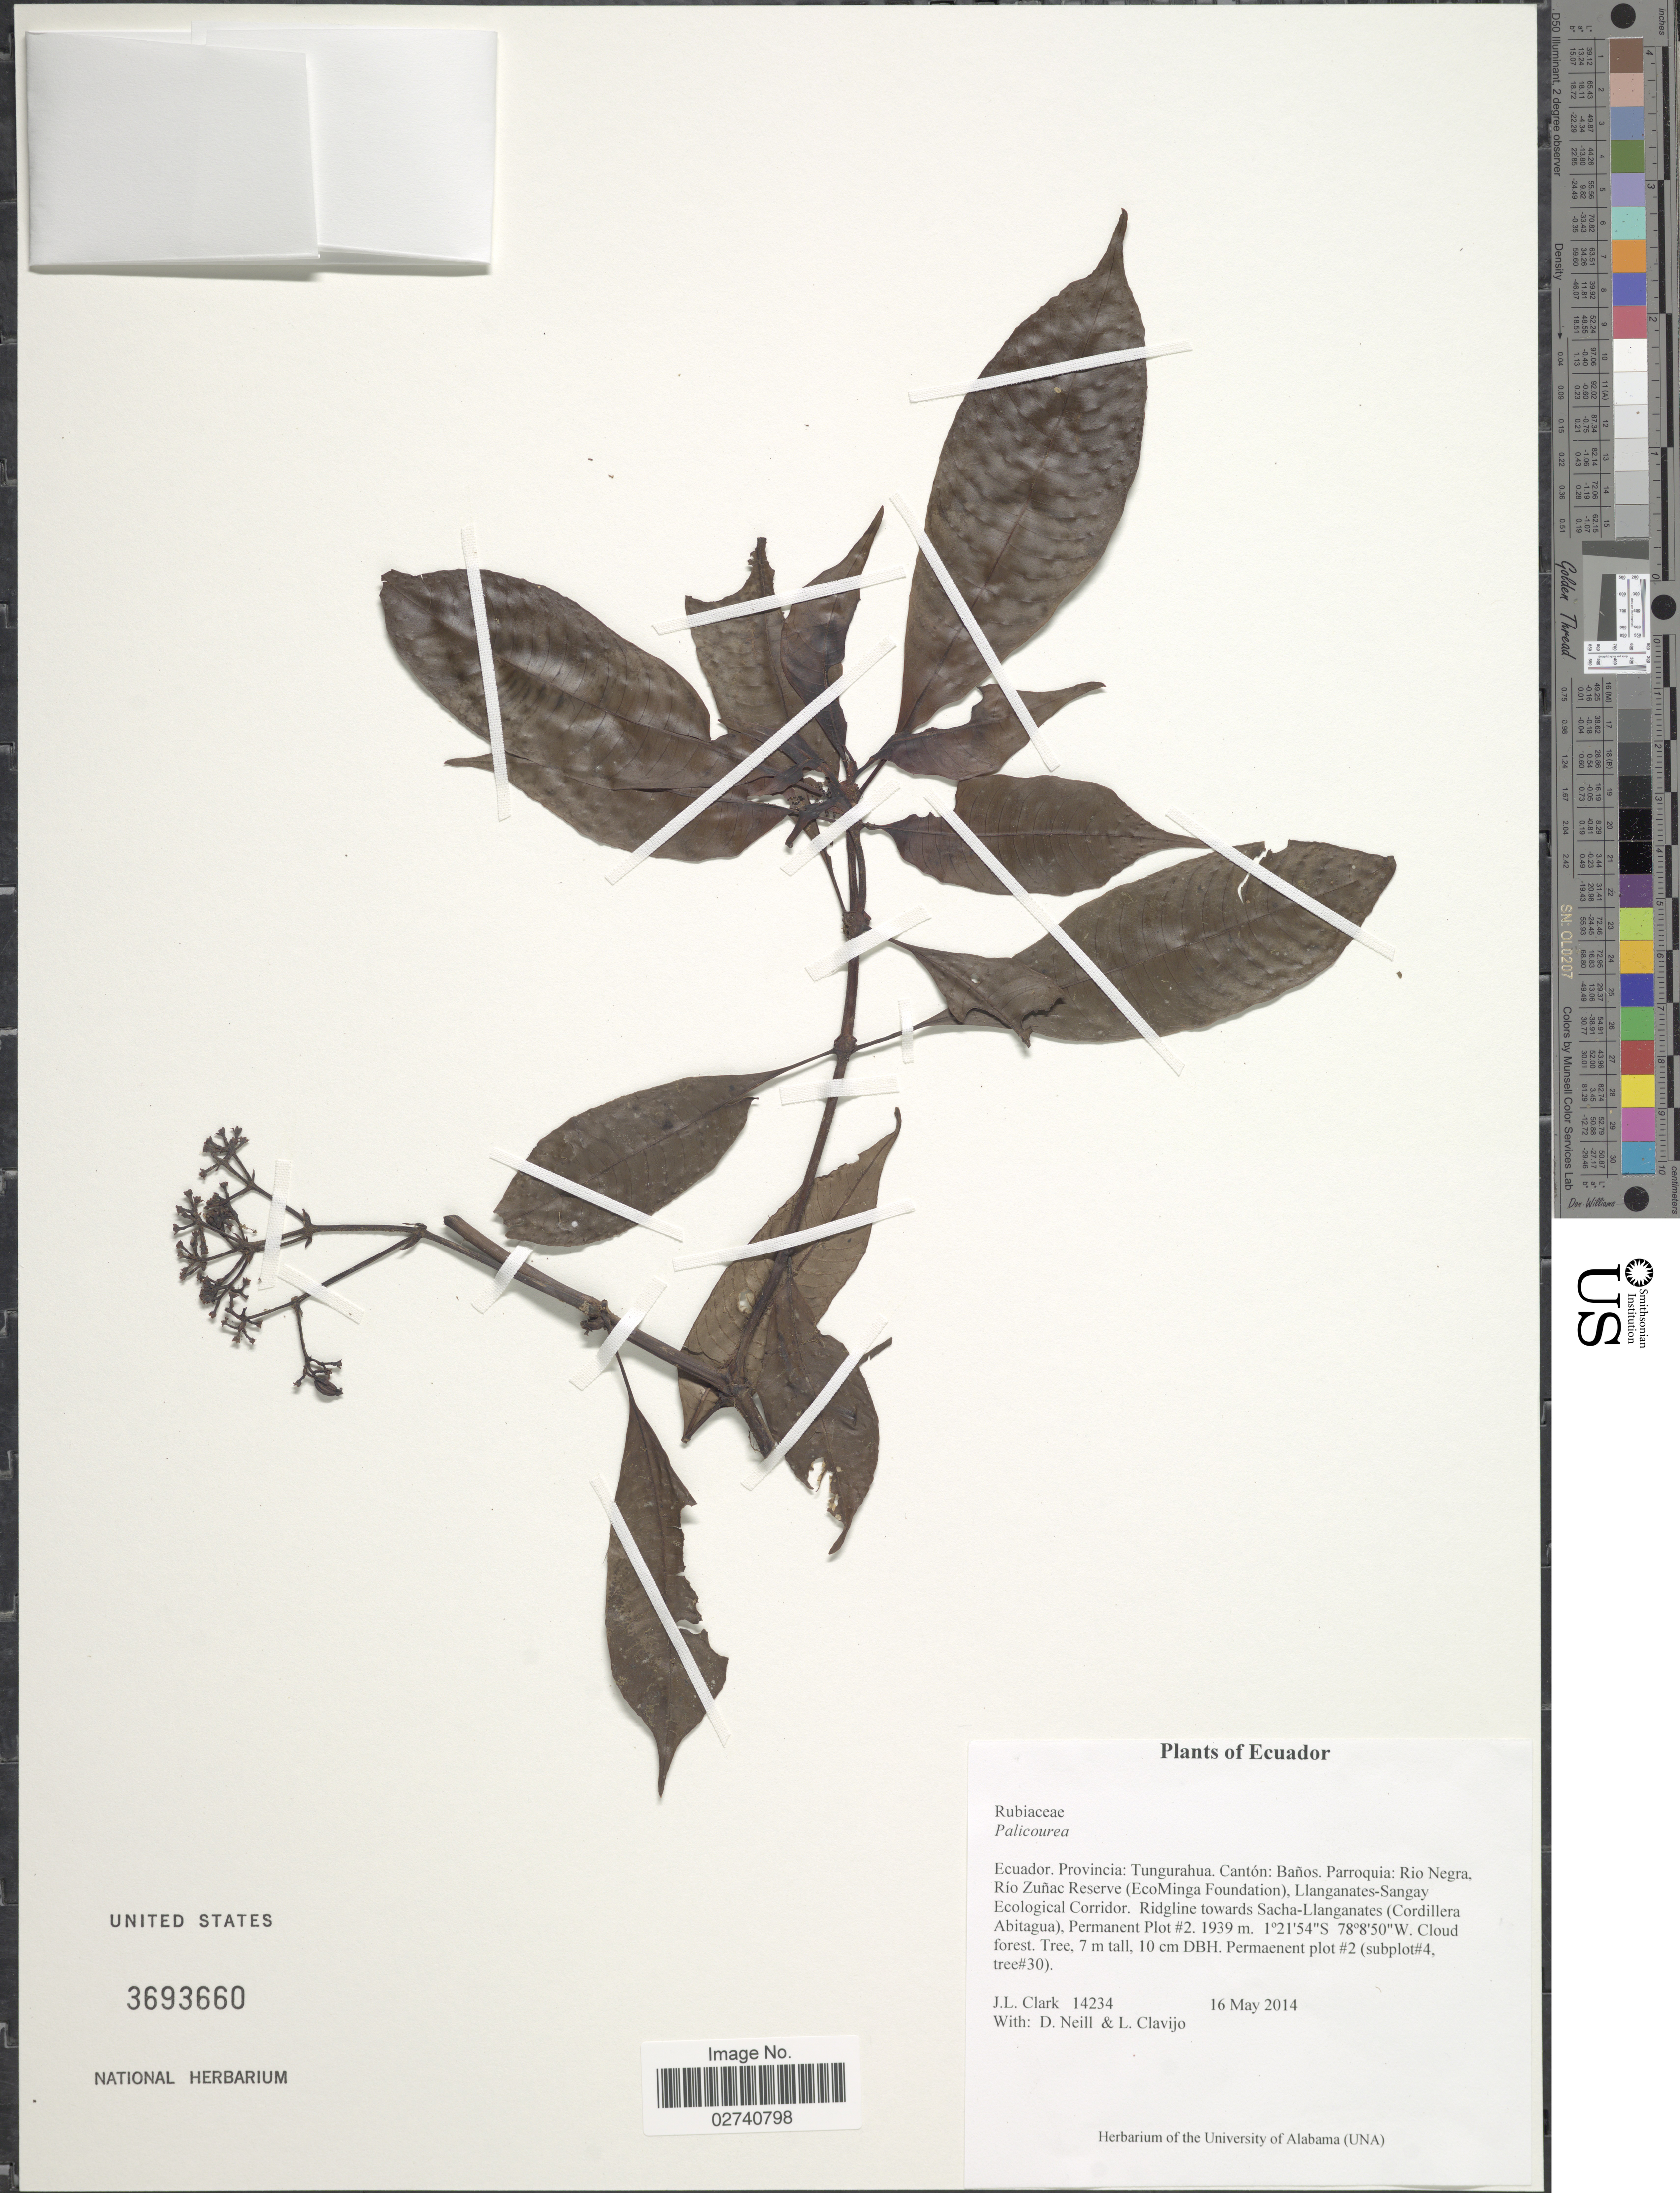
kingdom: Plantae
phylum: Tracheophyta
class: Magnoliopsida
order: Gentianales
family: Rubiaceae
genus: Palicourea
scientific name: Palicourea sp.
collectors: J. L. Clark, D. Neill & L. Clavijo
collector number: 14234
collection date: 2014-05-16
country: Ecuador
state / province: Tungurahua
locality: Canton: Canos. Parroquia: Rio Nega. Rio Zunac Reserve (EcoMinga Foundation), Llangantes-Sangay Ecological Corridor. Ridgeline towards Sacha-Llanganates (Cordillera Abitagua) Permanent Plot #2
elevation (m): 1939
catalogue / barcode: US 3693660